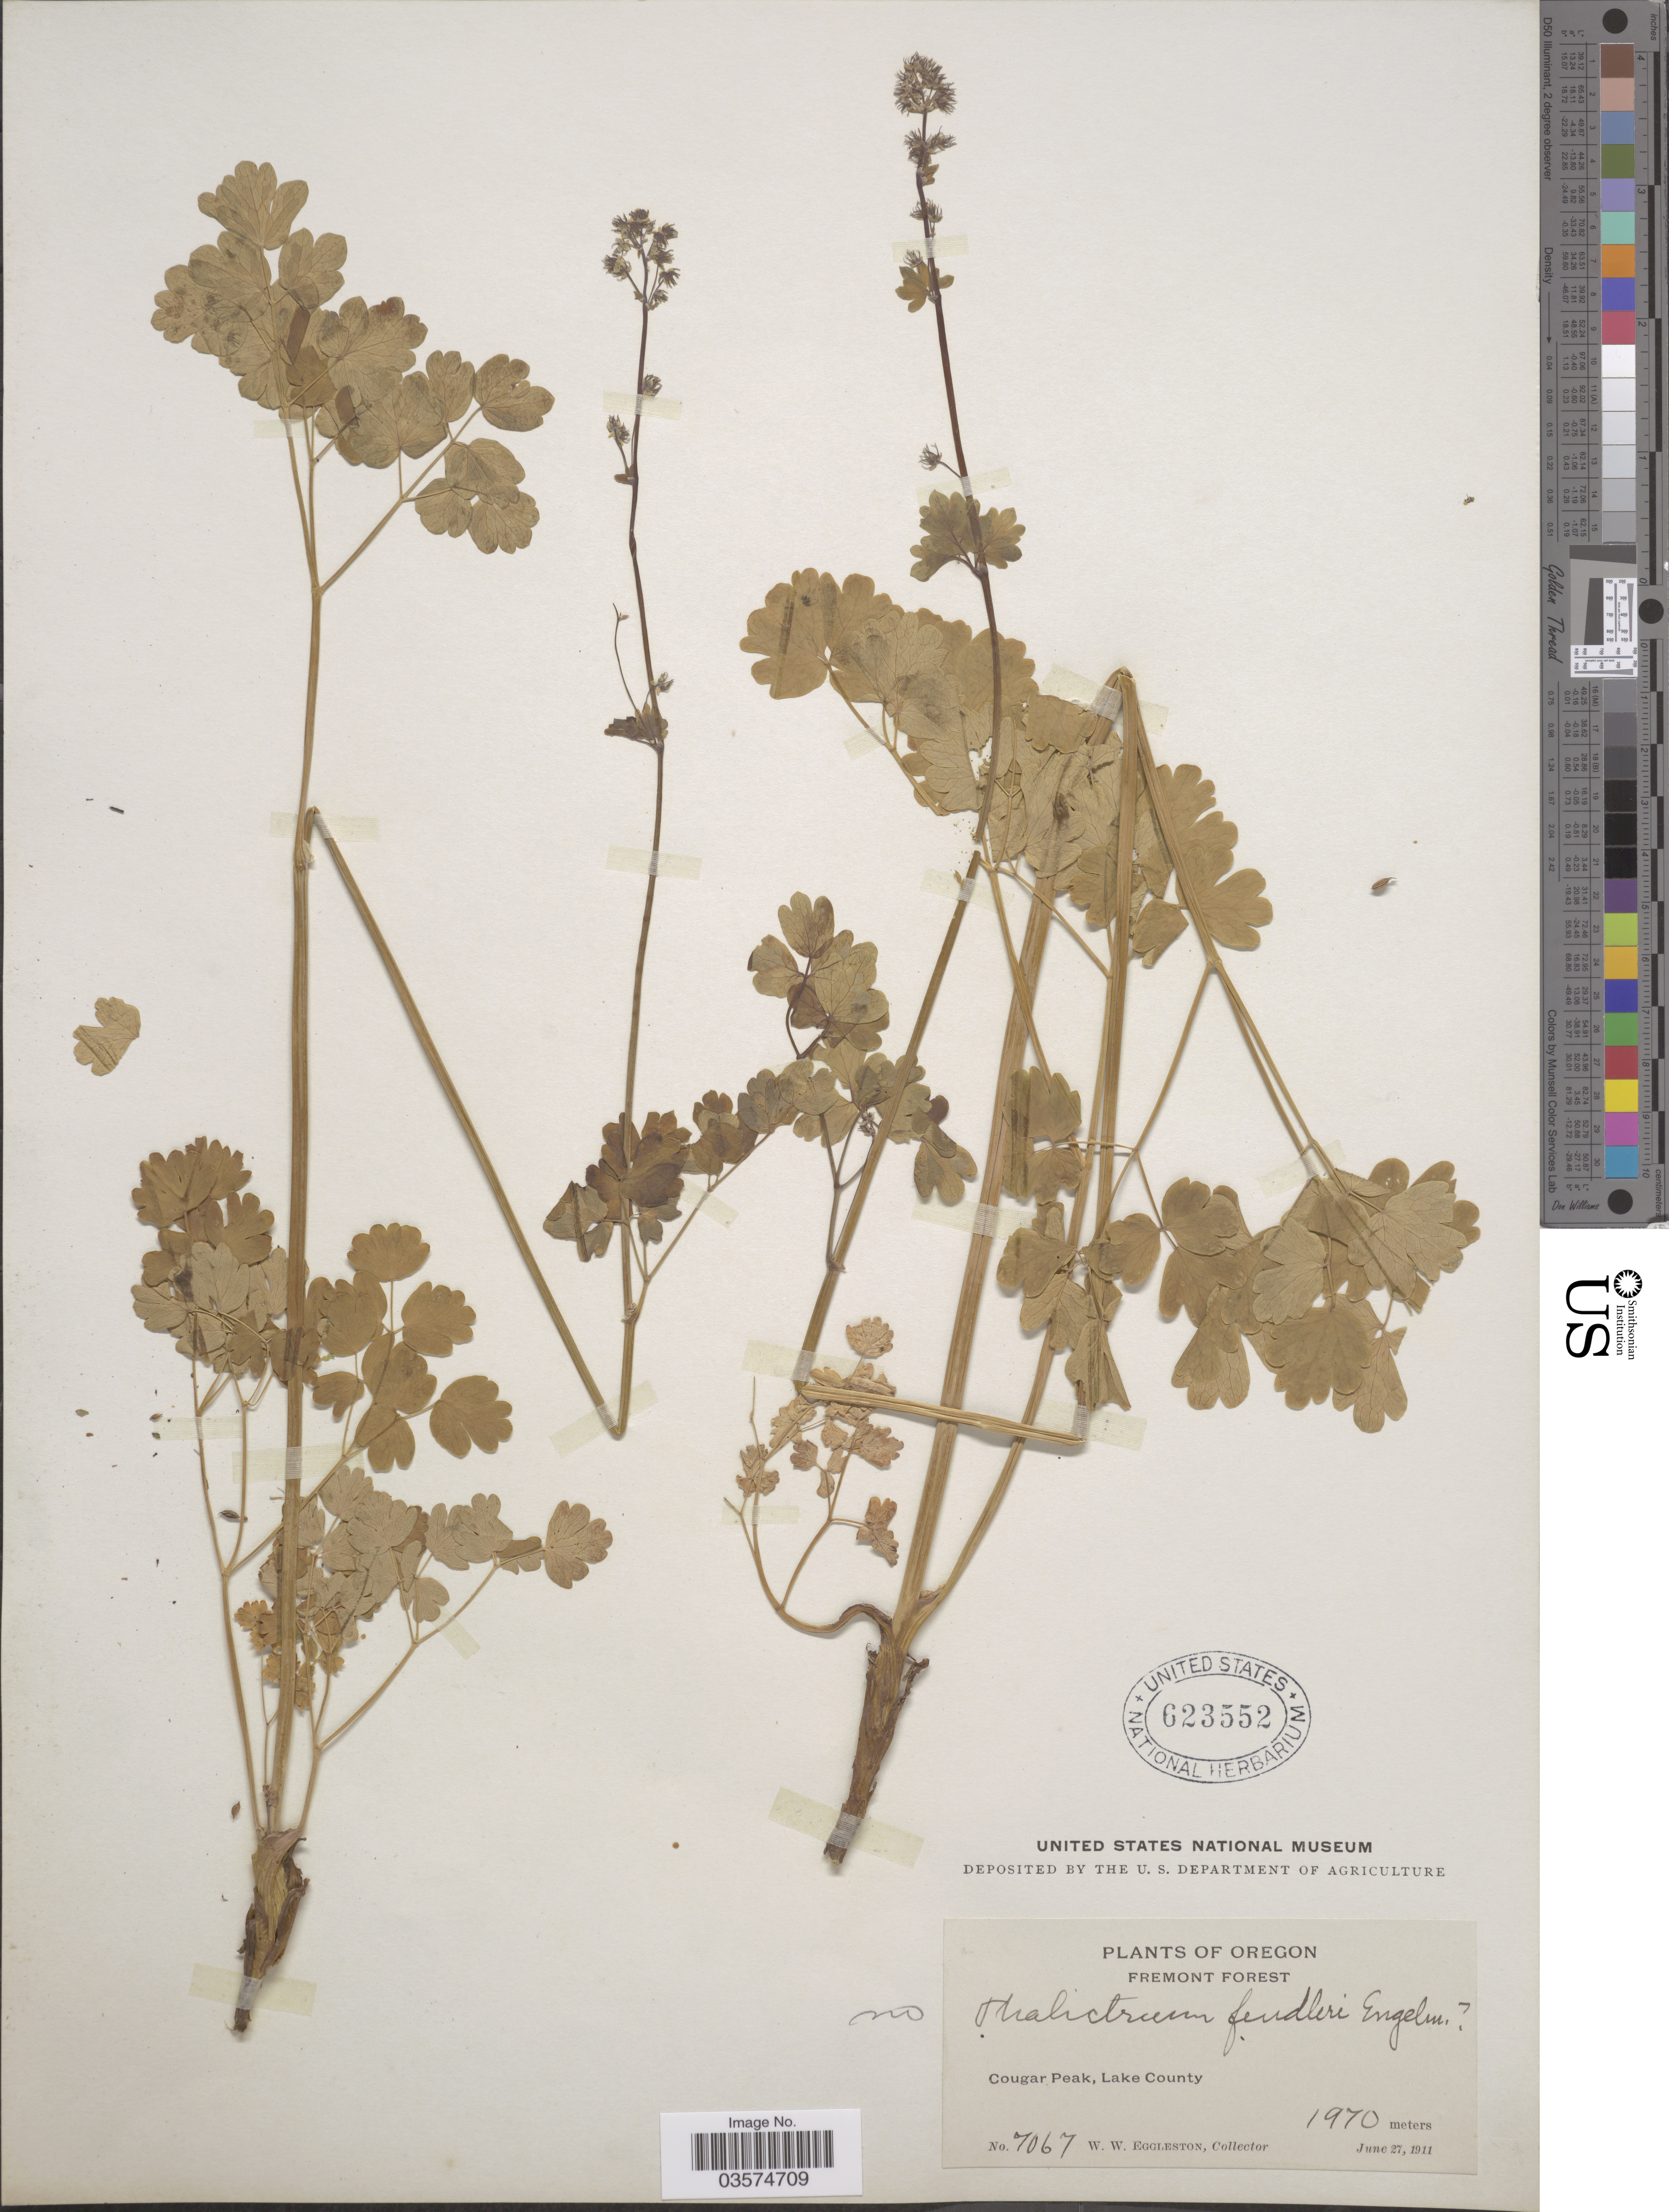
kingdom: Plantae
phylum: Tracheophyta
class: Magnoliopsida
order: Ranunculales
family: Ranunculaceae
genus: Thalictrum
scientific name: Thalictrum sp.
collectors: W. W. Eggleston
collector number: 7067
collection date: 1911-06-27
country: United States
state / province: Oregon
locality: Fremont Forest. Cougar Peak, Lake County.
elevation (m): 1970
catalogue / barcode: US 623552